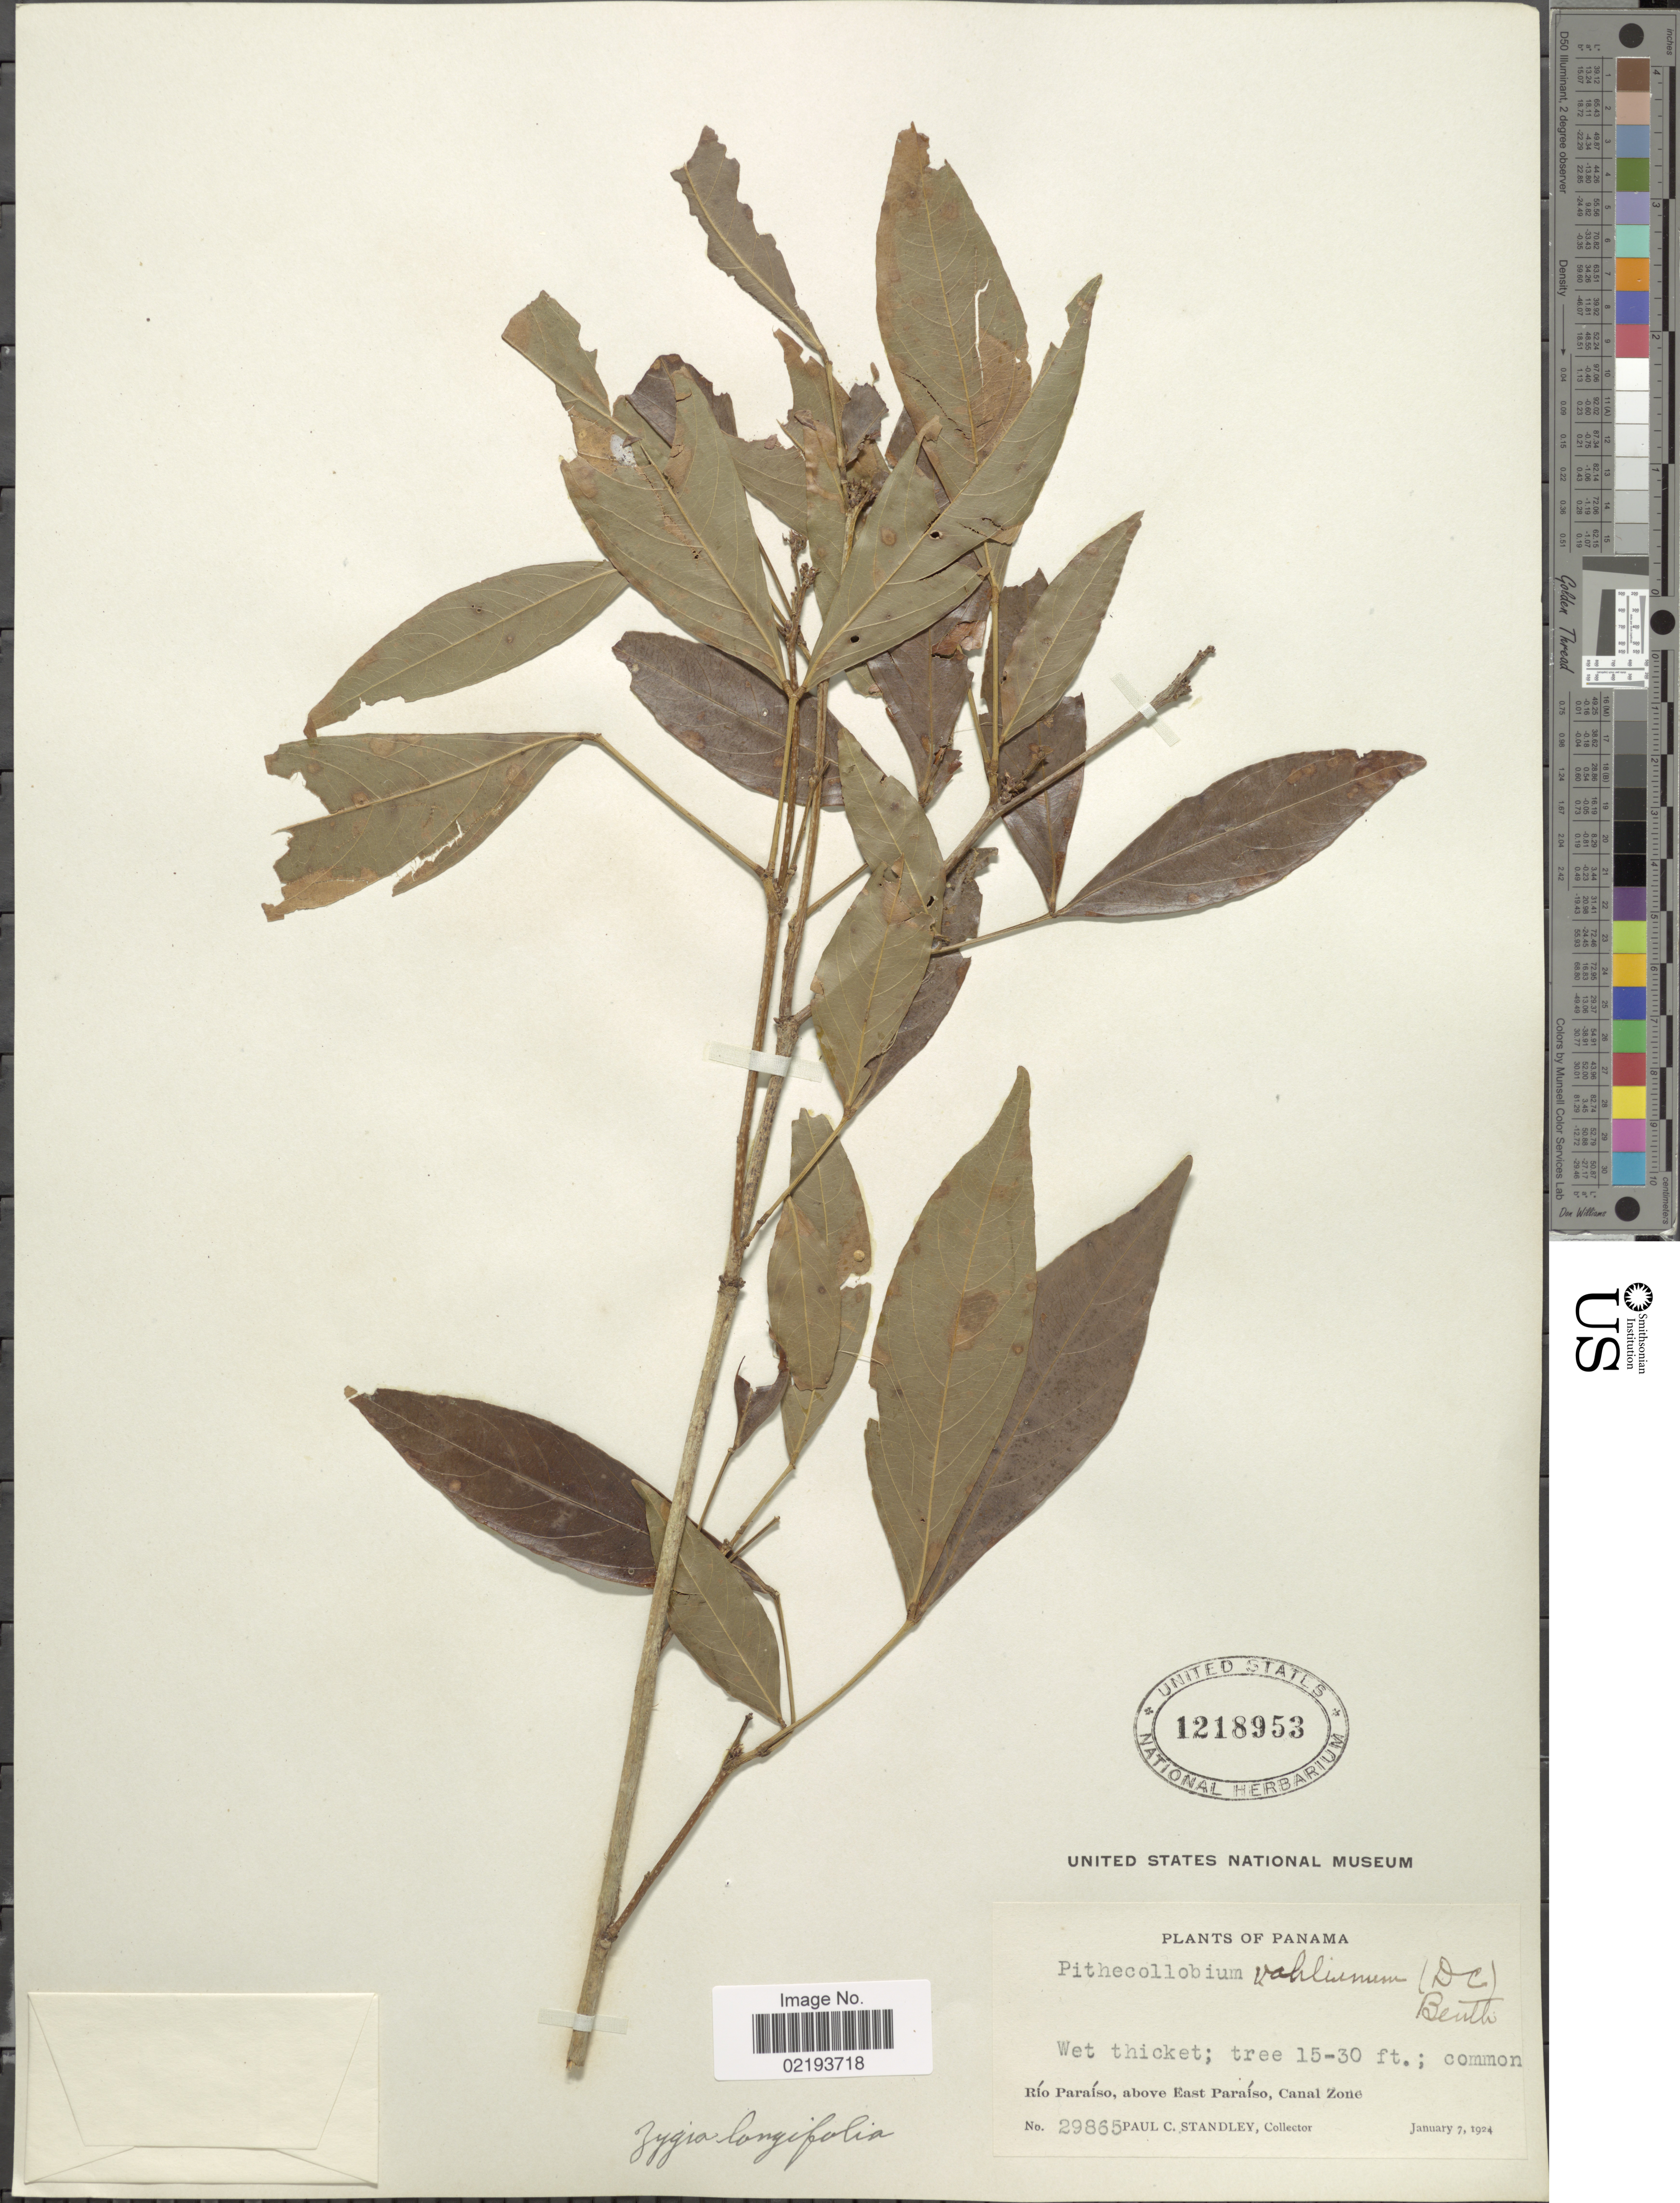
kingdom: Plantae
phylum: Tracheophyta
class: Magnoliopsida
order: Fabales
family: Fabaceae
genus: Zygia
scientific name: Zygia longifolia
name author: (Willd.) Britton & Rose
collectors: P. C. Standley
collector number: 29865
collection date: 1924-01-07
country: Panama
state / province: Colón / Panamá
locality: Wet thicket; Río Paraíso, above East Paraíso, Canal Zone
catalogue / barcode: US 1218953